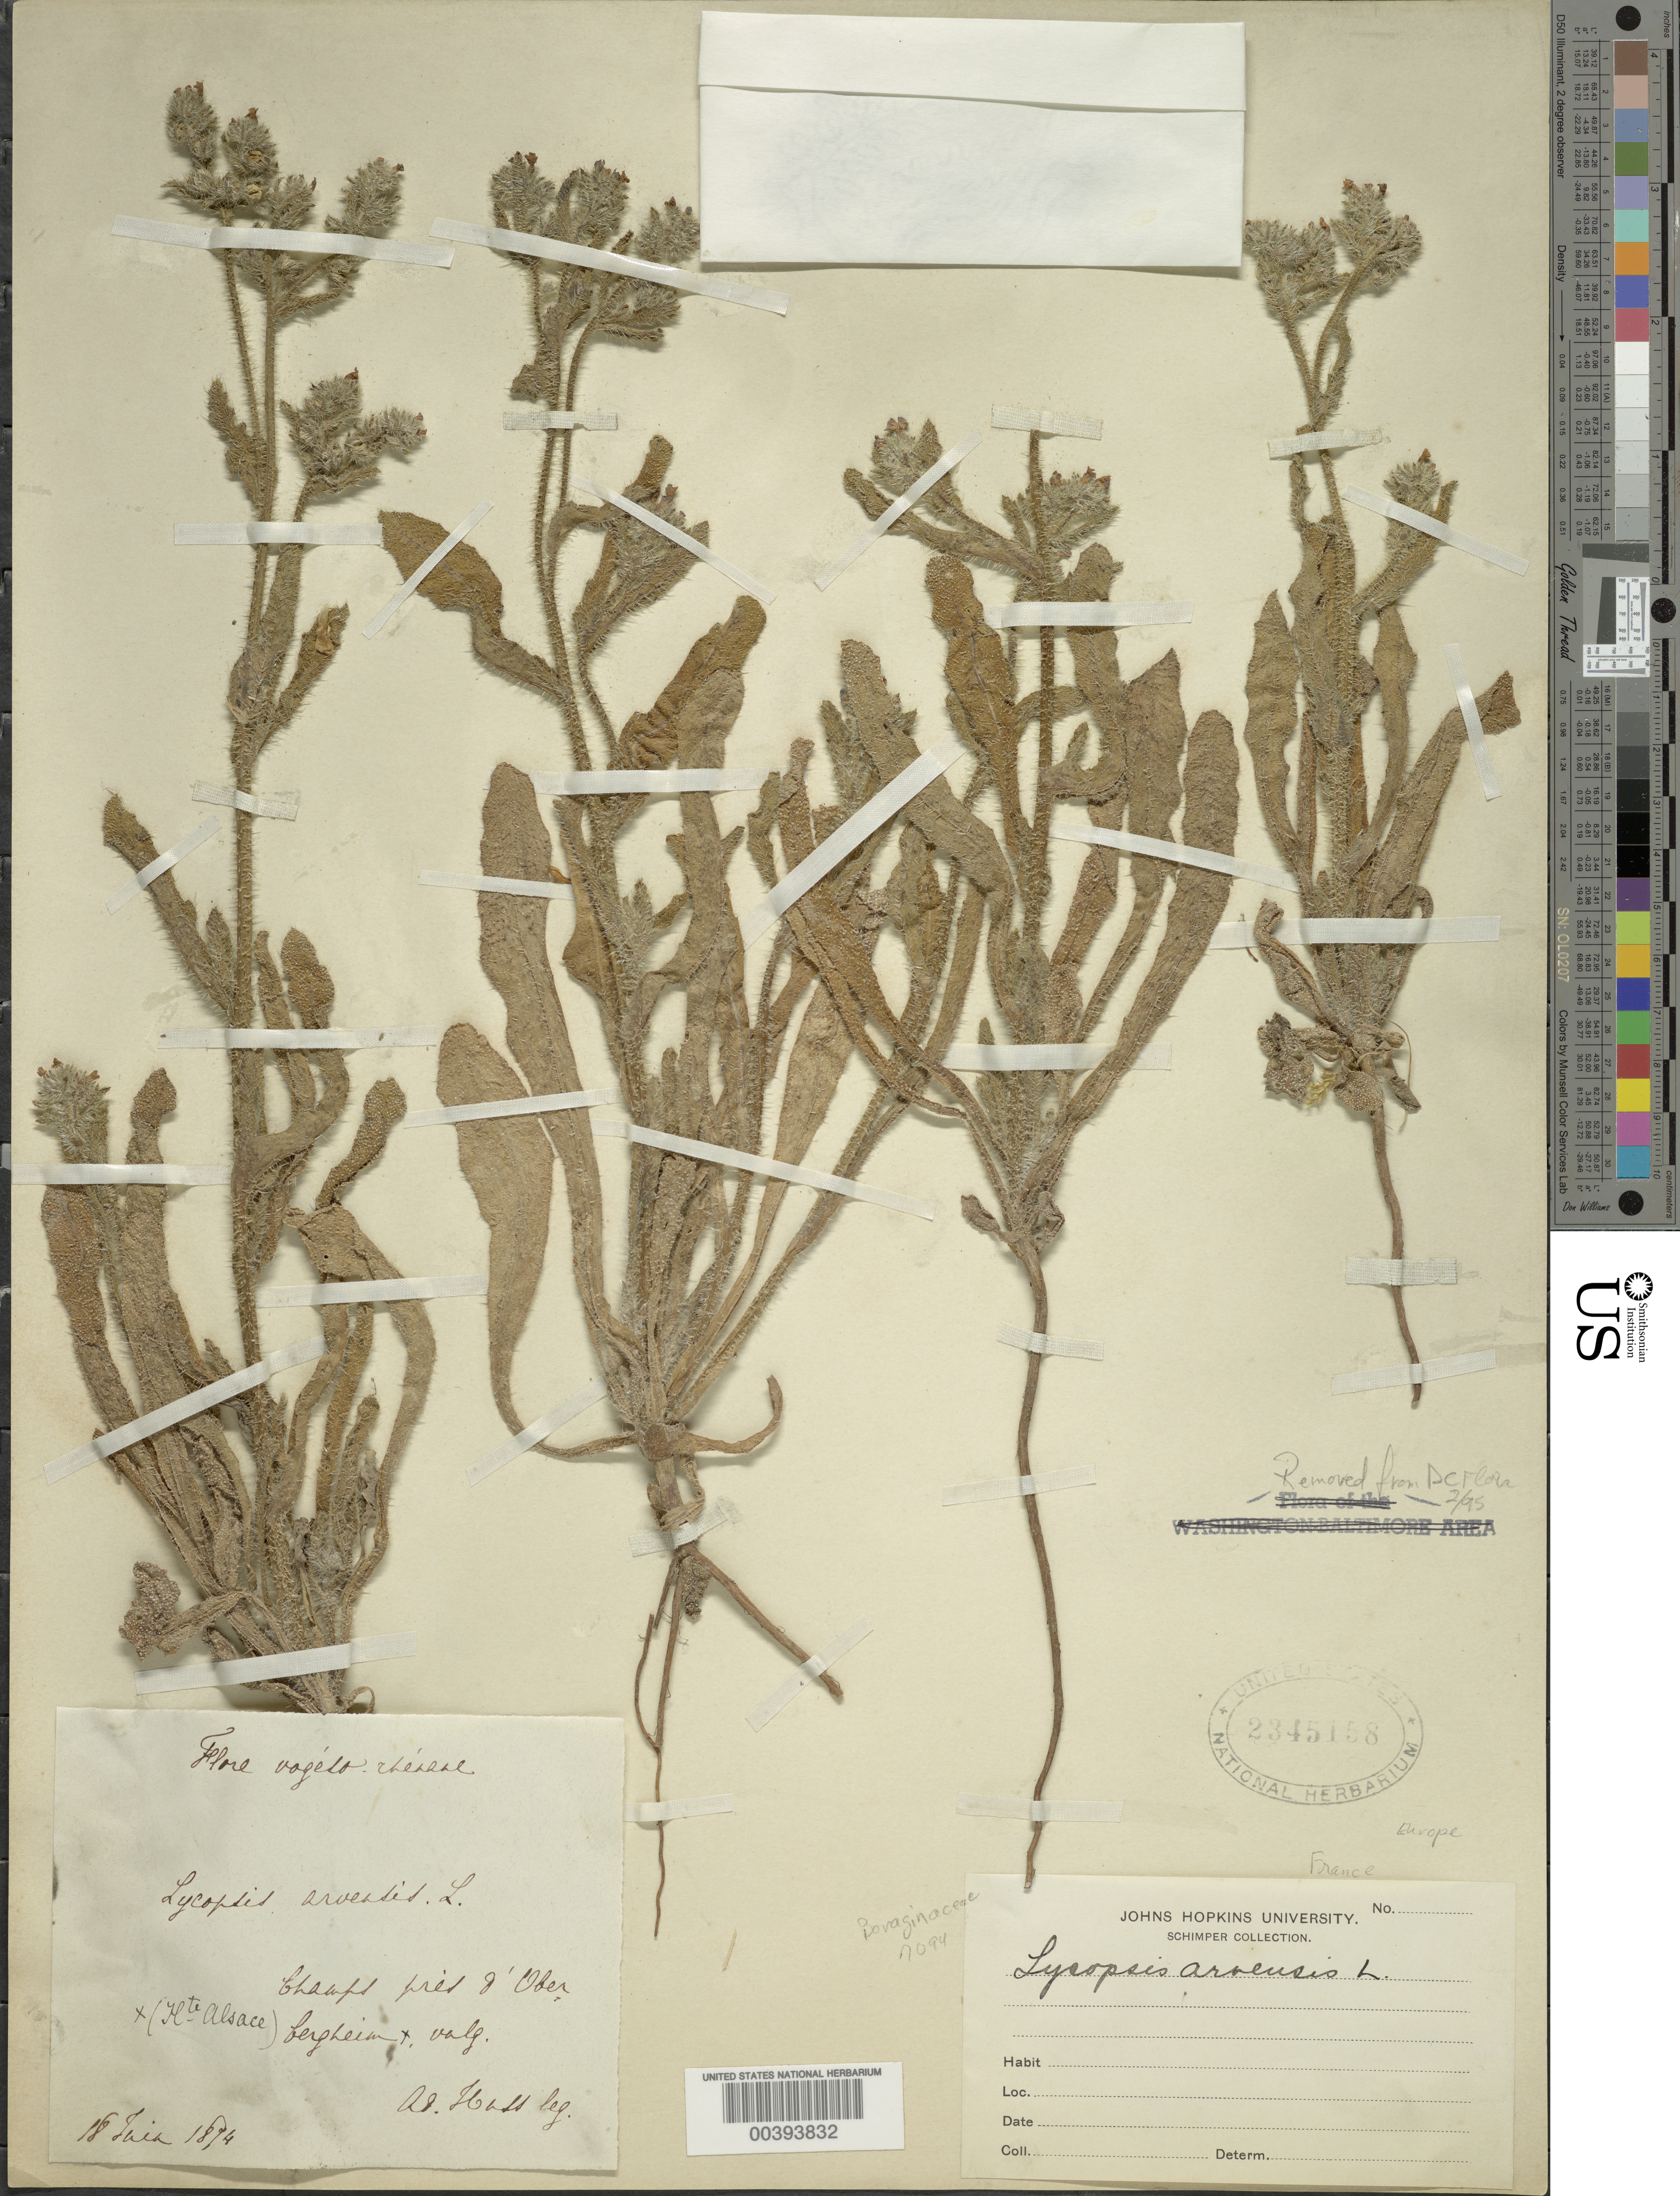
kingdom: Plantae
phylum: Tracheophyta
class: Magnoliopsida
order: Boraginales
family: Boraginaceae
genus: Lycopsis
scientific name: Lycopsis arvensis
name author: L.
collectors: A. Nass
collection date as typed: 18 Jul 1894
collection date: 1894-07-18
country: France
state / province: Grand Est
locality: Alsace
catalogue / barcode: US 2345158